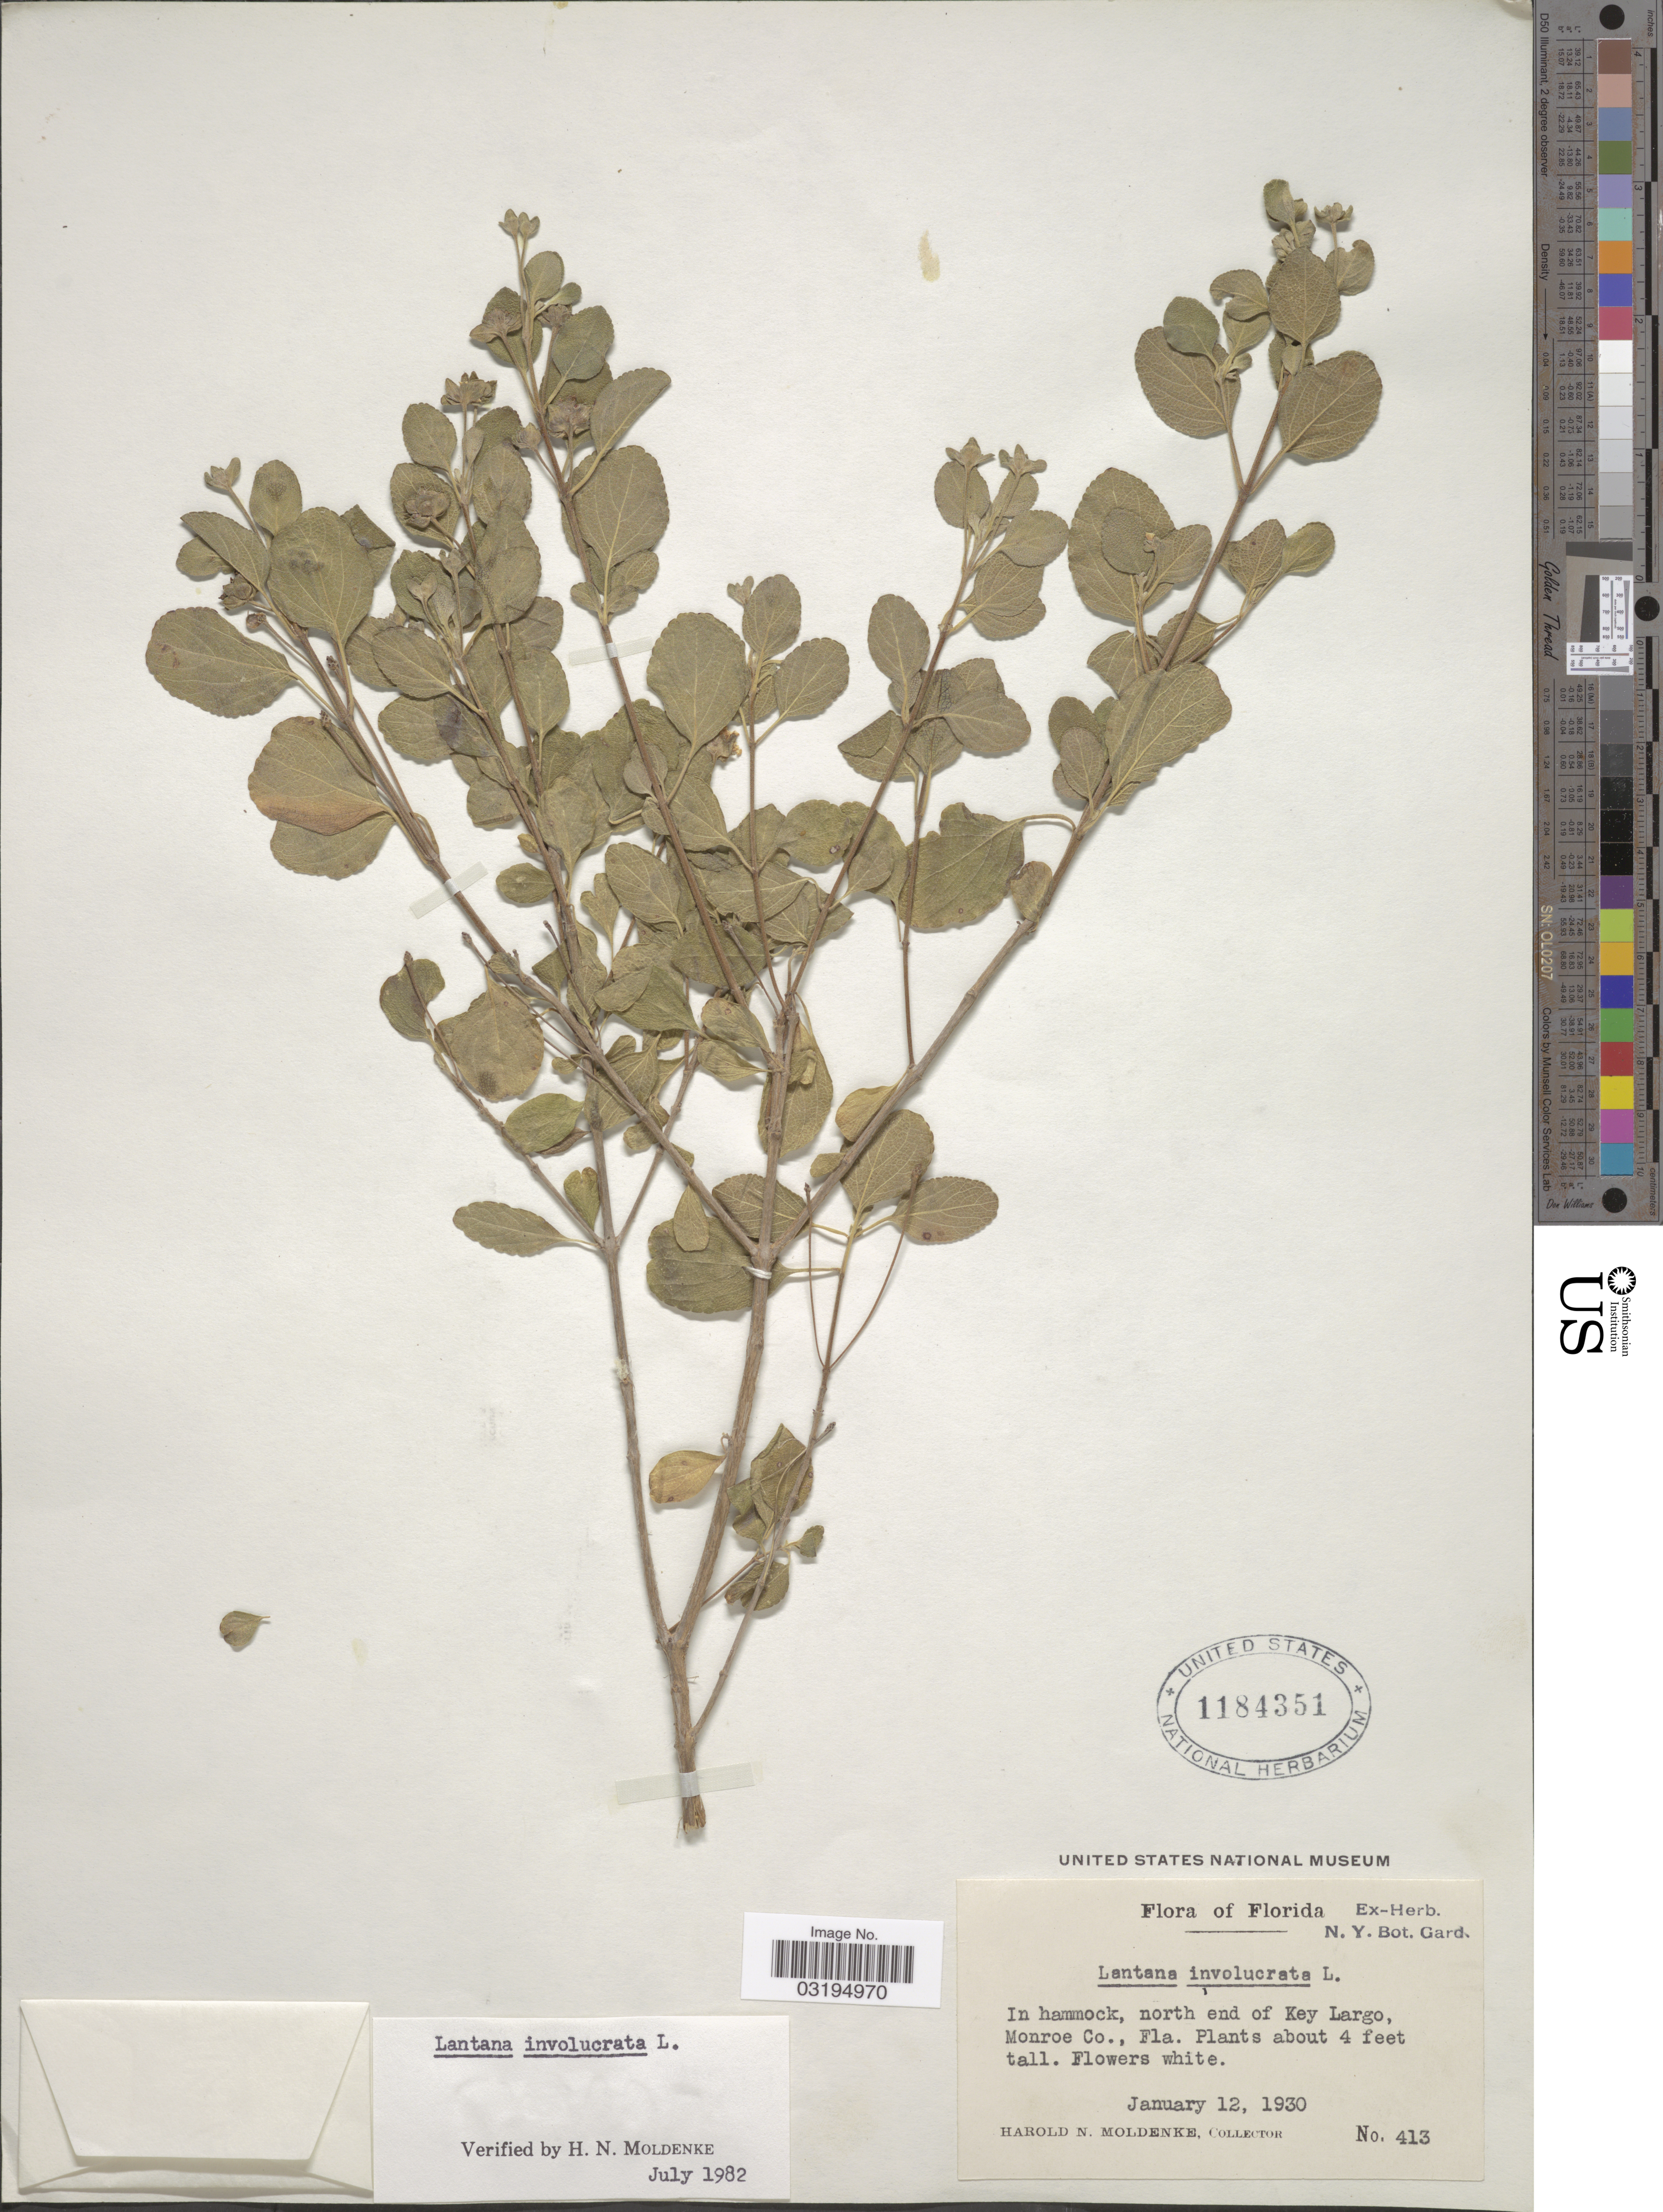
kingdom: Plantae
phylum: Tracheophyta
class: Magnoliopsida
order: Lamiales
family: Verbenaceae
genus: Lantana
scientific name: Lantana involucrata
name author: L.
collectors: H. N. Moldenke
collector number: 413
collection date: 1930-01-12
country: United States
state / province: Florida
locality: In hammock, north end of Key Largo, Monroe Co., Fla.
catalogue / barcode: US 1184351